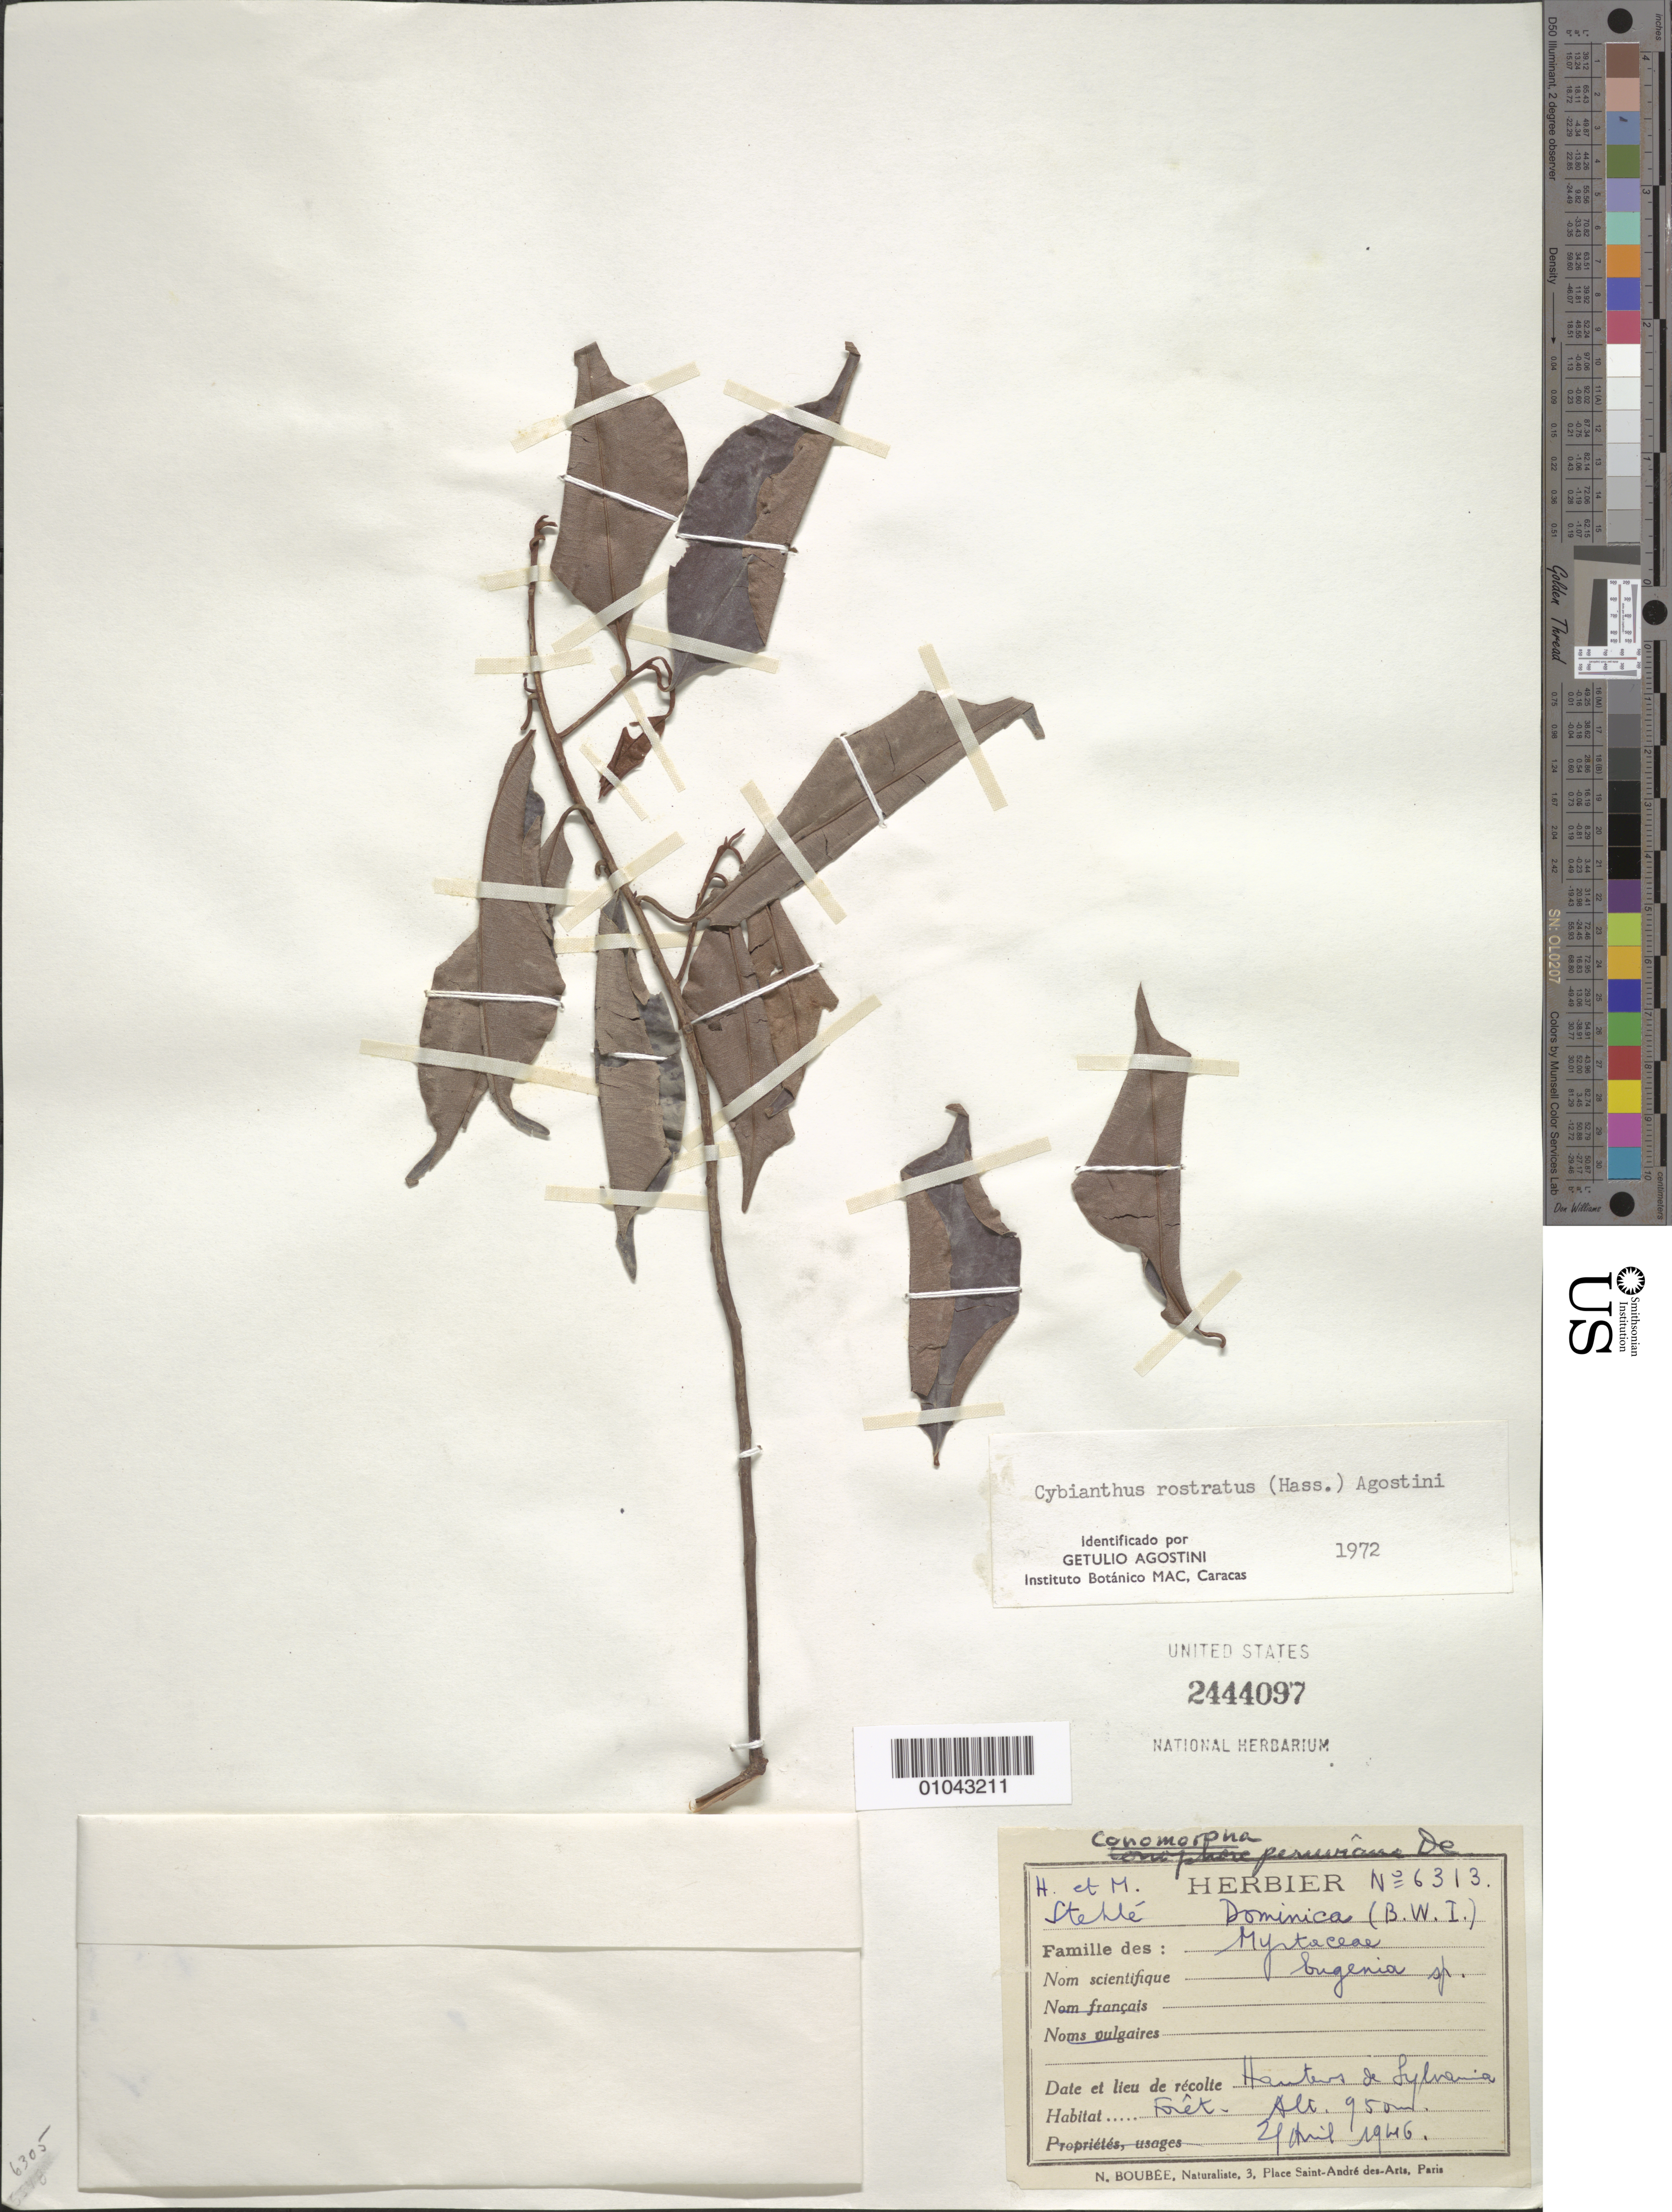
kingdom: Plantae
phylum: Tracheophyta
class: Magnoliopsida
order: Ericales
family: Primulaceae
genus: Cybianthus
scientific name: Cybianthus rostratus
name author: (Hassk.) G. Agostini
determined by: Agostini, G.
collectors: H. Stehlé & M. Stehlé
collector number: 6313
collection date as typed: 21 Apr 1946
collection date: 1946-04-21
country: Dominica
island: Dominica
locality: Hauteurs de Sylvania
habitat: Forêt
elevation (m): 950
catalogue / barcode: US 2444097